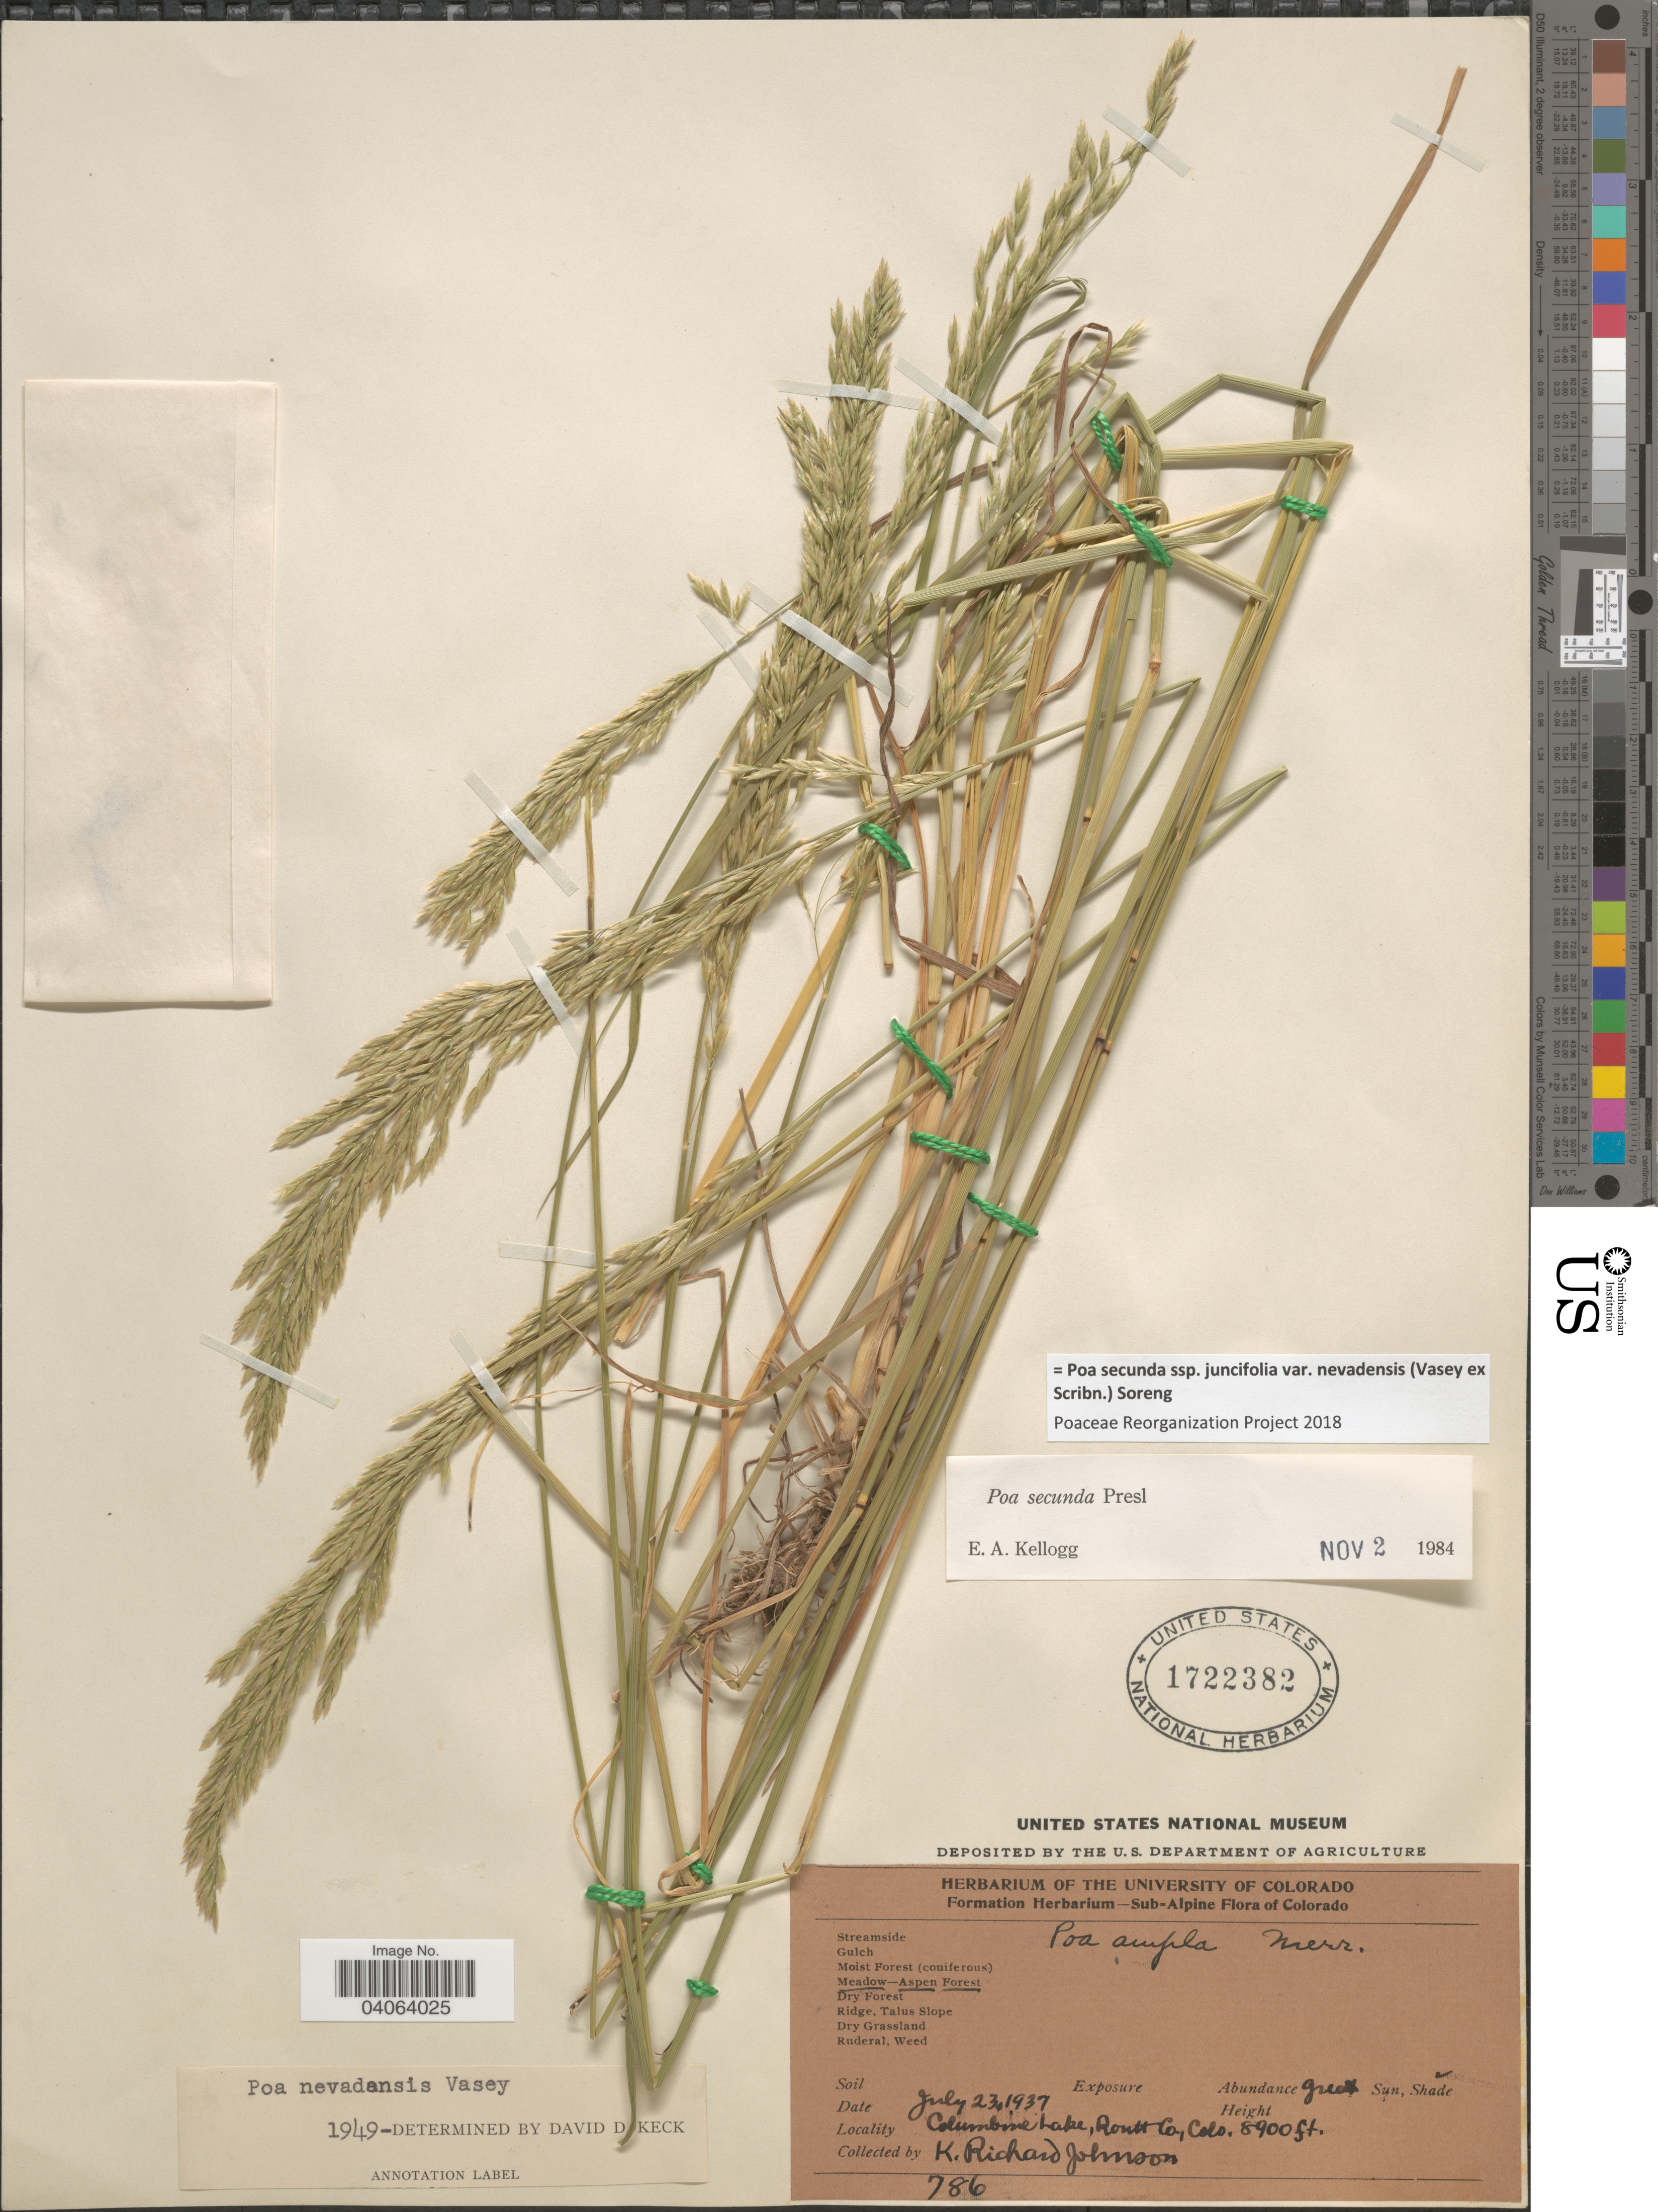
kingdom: Plantae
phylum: Tracheophyta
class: Liliopsida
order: Poales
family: Poaceae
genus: Poa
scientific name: Poa secunda subsp. juncifolia var. nevadensis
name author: (Vasey ex Scribn.) Soreng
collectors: K. Johnson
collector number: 786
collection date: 1937-07-23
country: United States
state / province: Colorado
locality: Columbine Lake, Routt Co.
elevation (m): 2713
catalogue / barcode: US 1722382